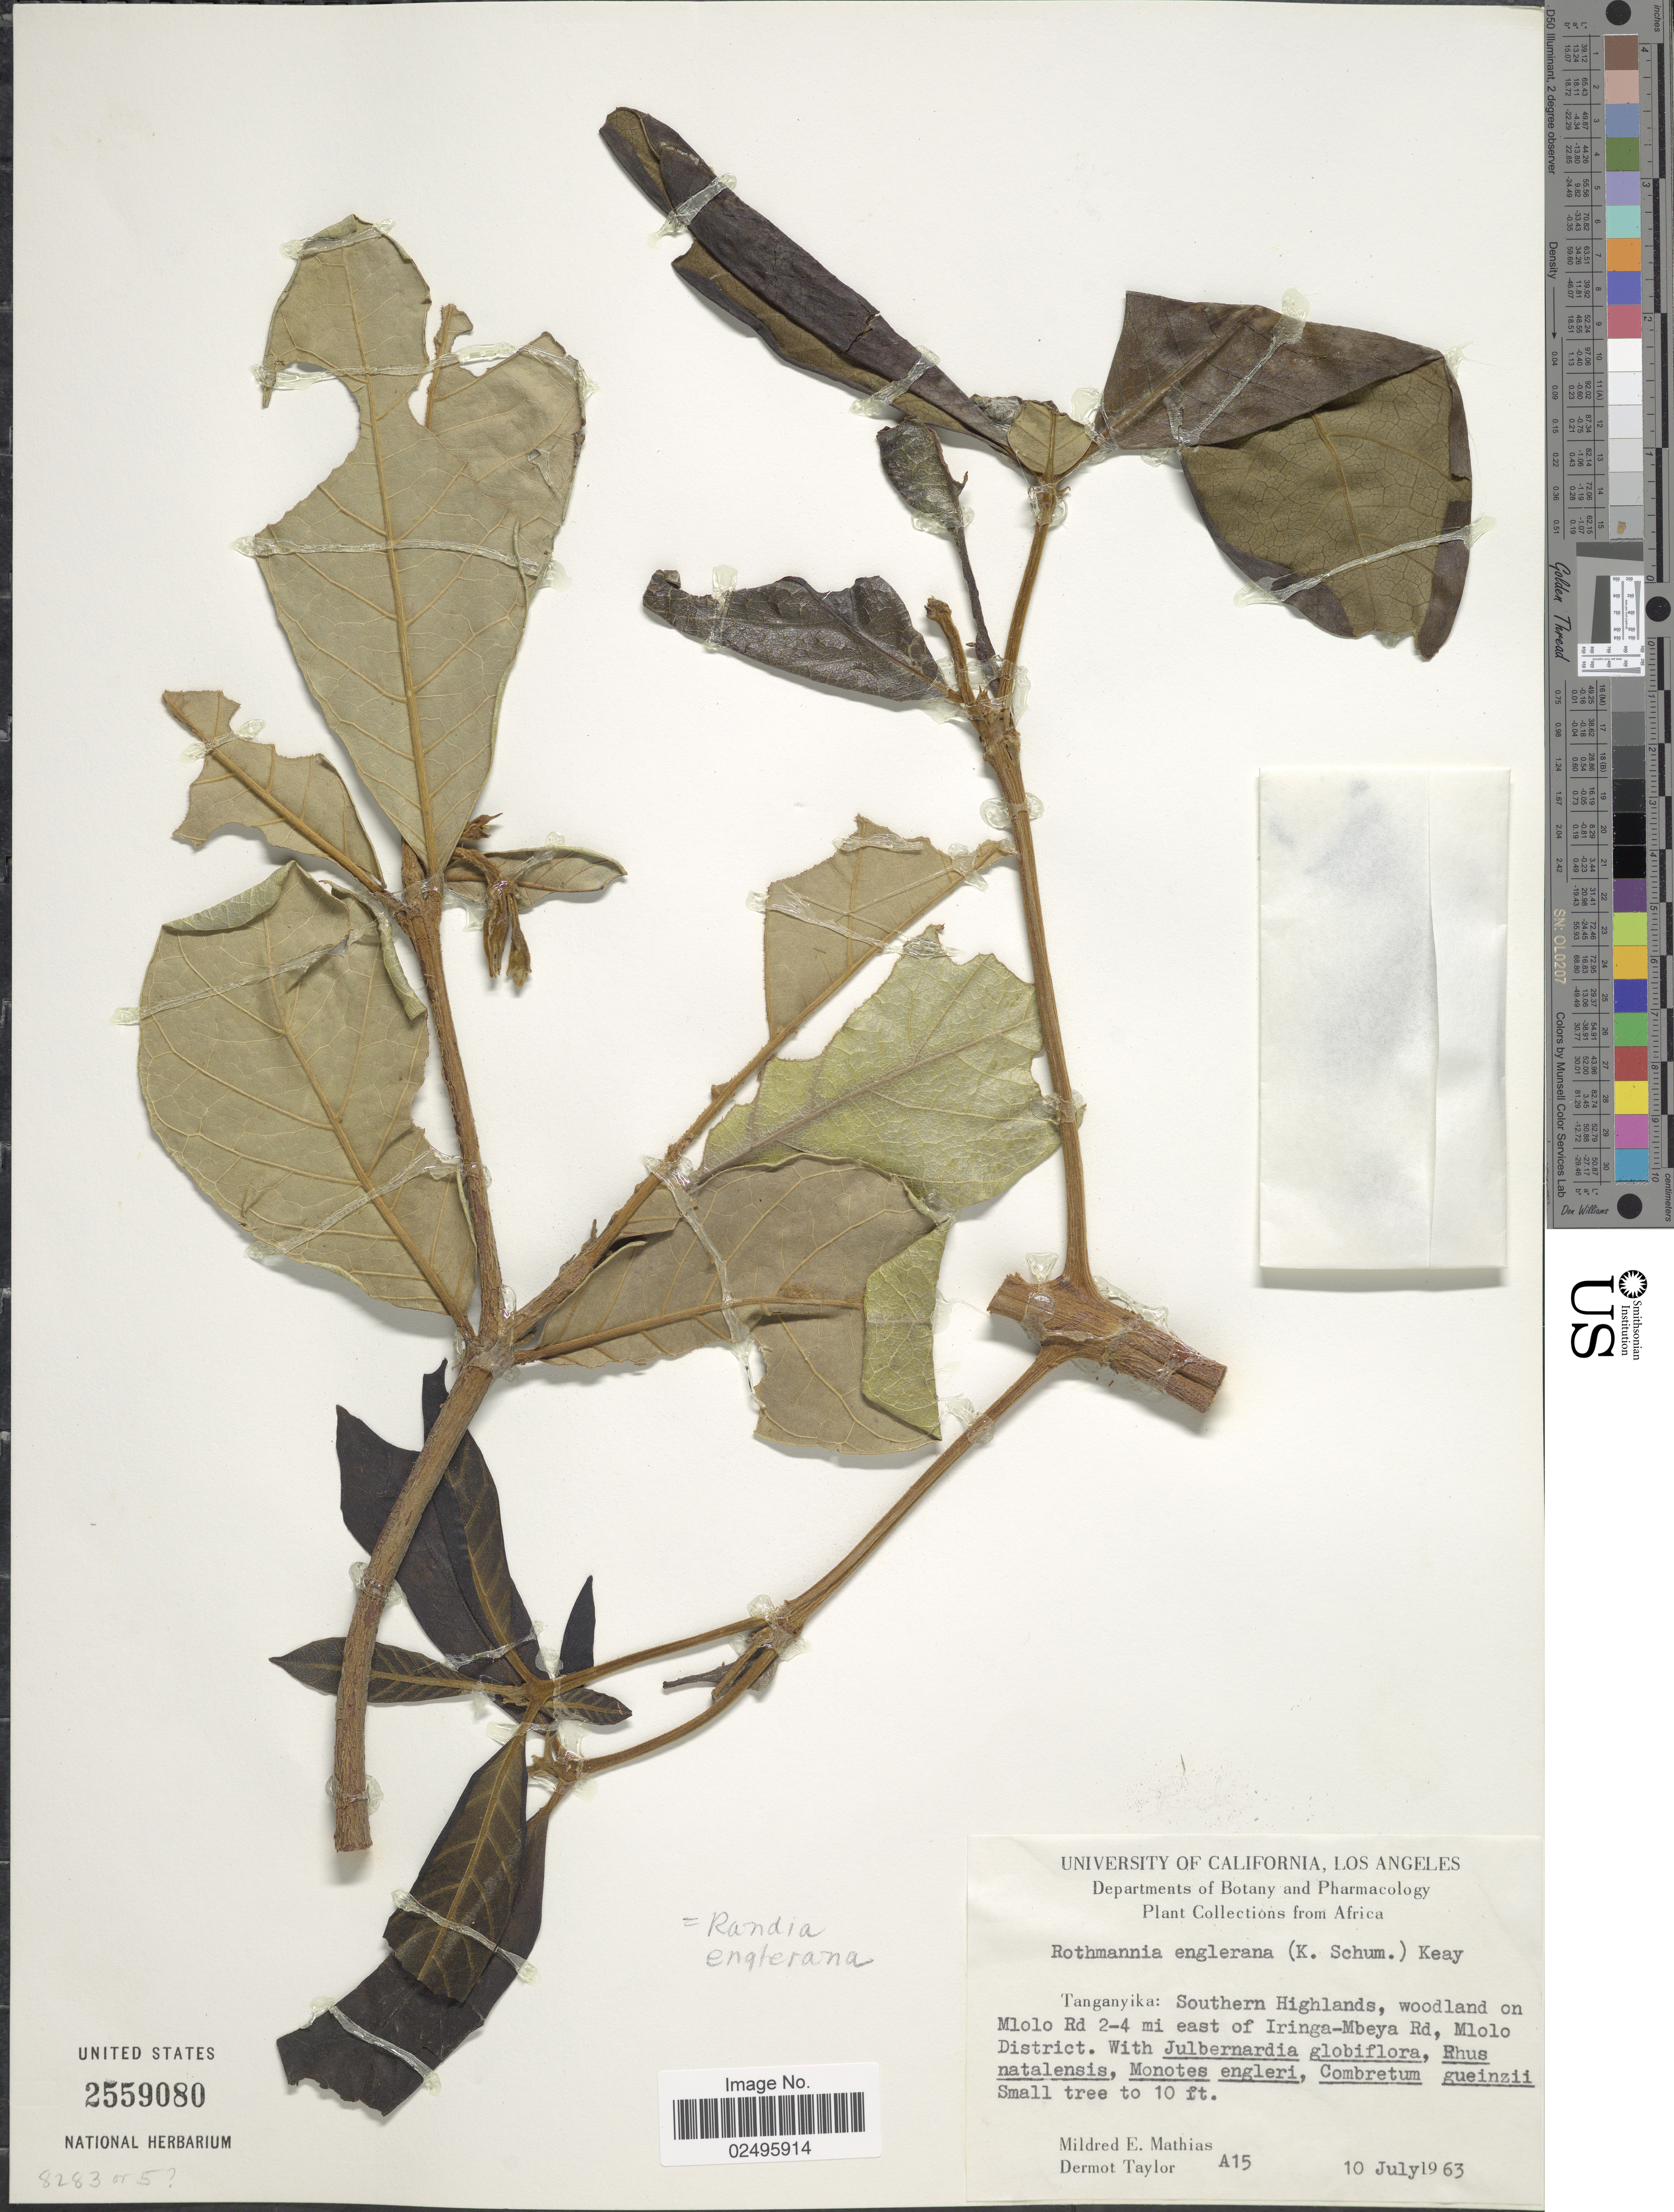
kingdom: Plantae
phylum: Tracheophyta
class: Magnoliopsida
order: Gentianales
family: Rubiaceae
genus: Rothmannia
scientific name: Rothmannia engleriana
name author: (K. Schum.) Keay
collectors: M. E. Mathias & D. Taylor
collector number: A15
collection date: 1963-07-10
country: Tanzania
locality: Tanganyika: Southern Highlands, woodland on Mlolo Rd 2-4 mi easr of Iringa-Mbeya Rd. Mlolo District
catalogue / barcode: US 2559080